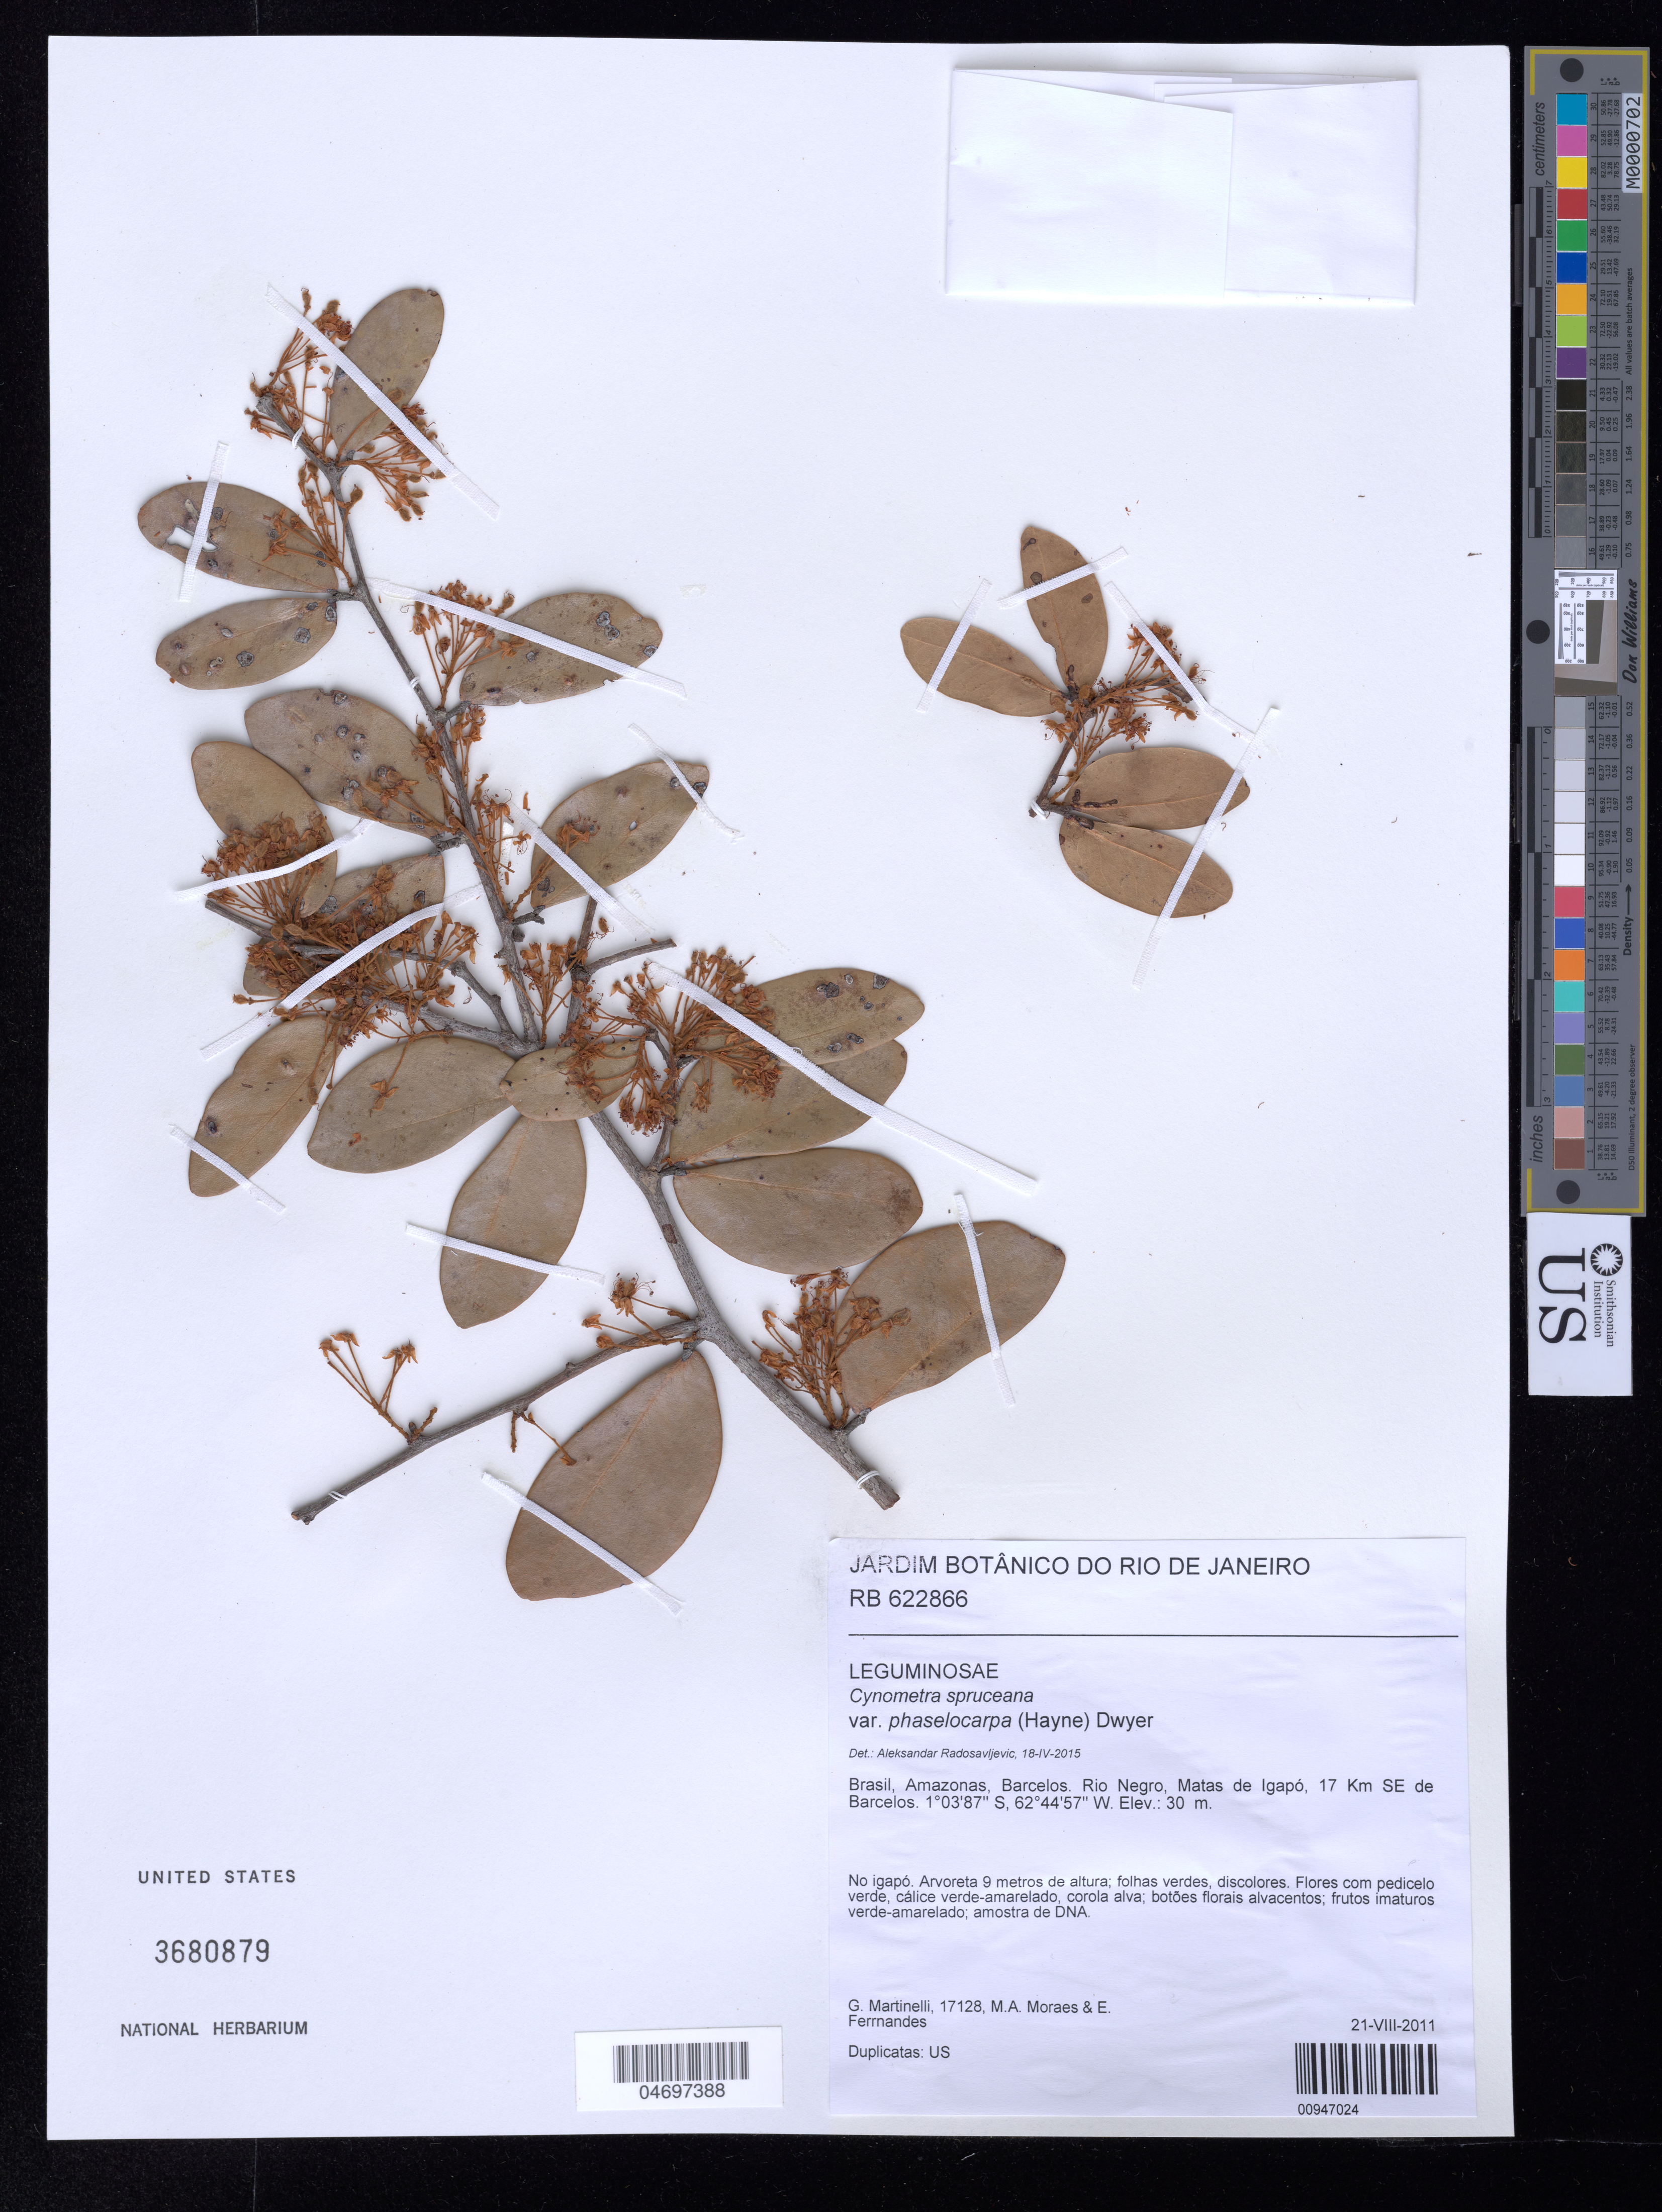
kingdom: Plantae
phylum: Tracheophyta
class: Magnoliopsida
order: Fabales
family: Fabaceae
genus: Cynometra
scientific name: Cynometra spruceana var. phaselocarpa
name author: (Hayne) Dwyer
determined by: Radosavljevic, Aleksandar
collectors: G. Martinelli, M. Moraes & E. Fernandes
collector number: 17128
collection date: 2011-08-21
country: Brazil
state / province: Amazonas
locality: Barcelos. Rio Negro, Matas de Igapo, 17 km SE de Barcelos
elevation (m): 30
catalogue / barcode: US 3680879